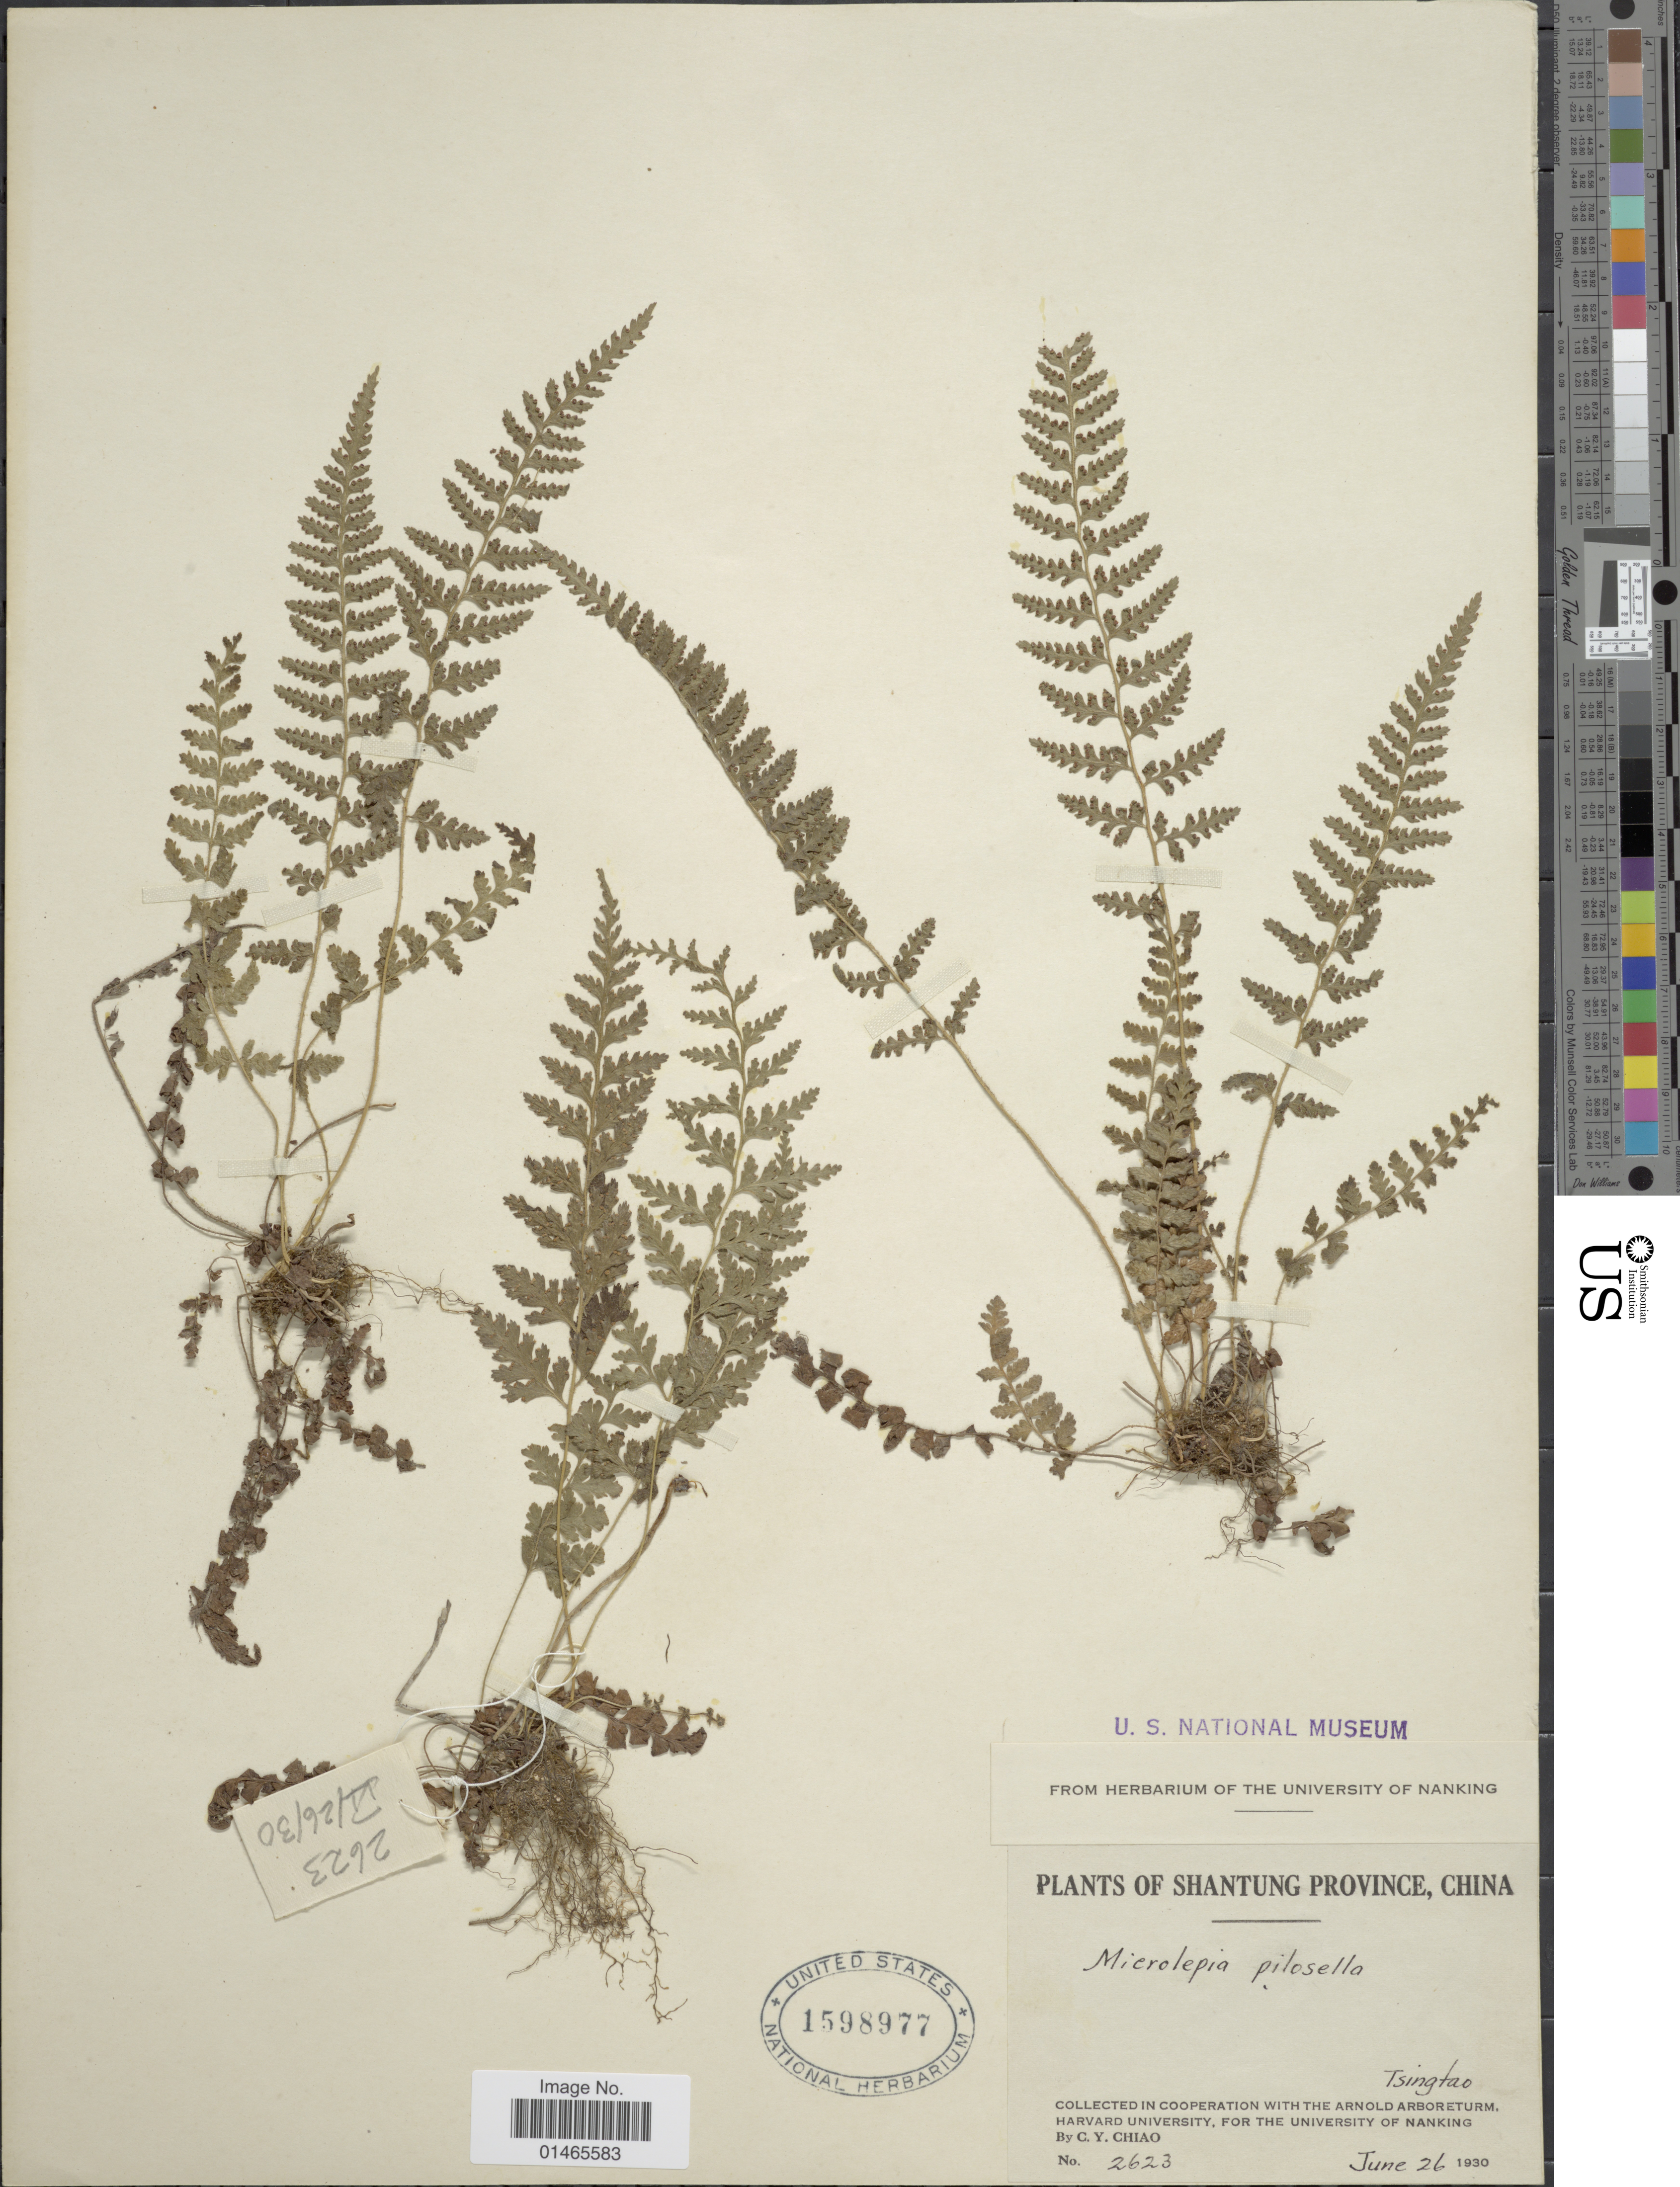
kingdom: Plantae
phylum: Tracheophyta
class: Polypodiopsida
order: Polypodiales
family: Dennstaedtiaceae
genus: Microlepia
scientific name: Microlepia pilosella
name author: (Hook.) T. Moore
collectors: C. Y. Chiao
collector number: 2623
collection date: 1930-06-26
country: China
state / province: Shandong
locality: Shantung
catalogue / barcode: US 1598977